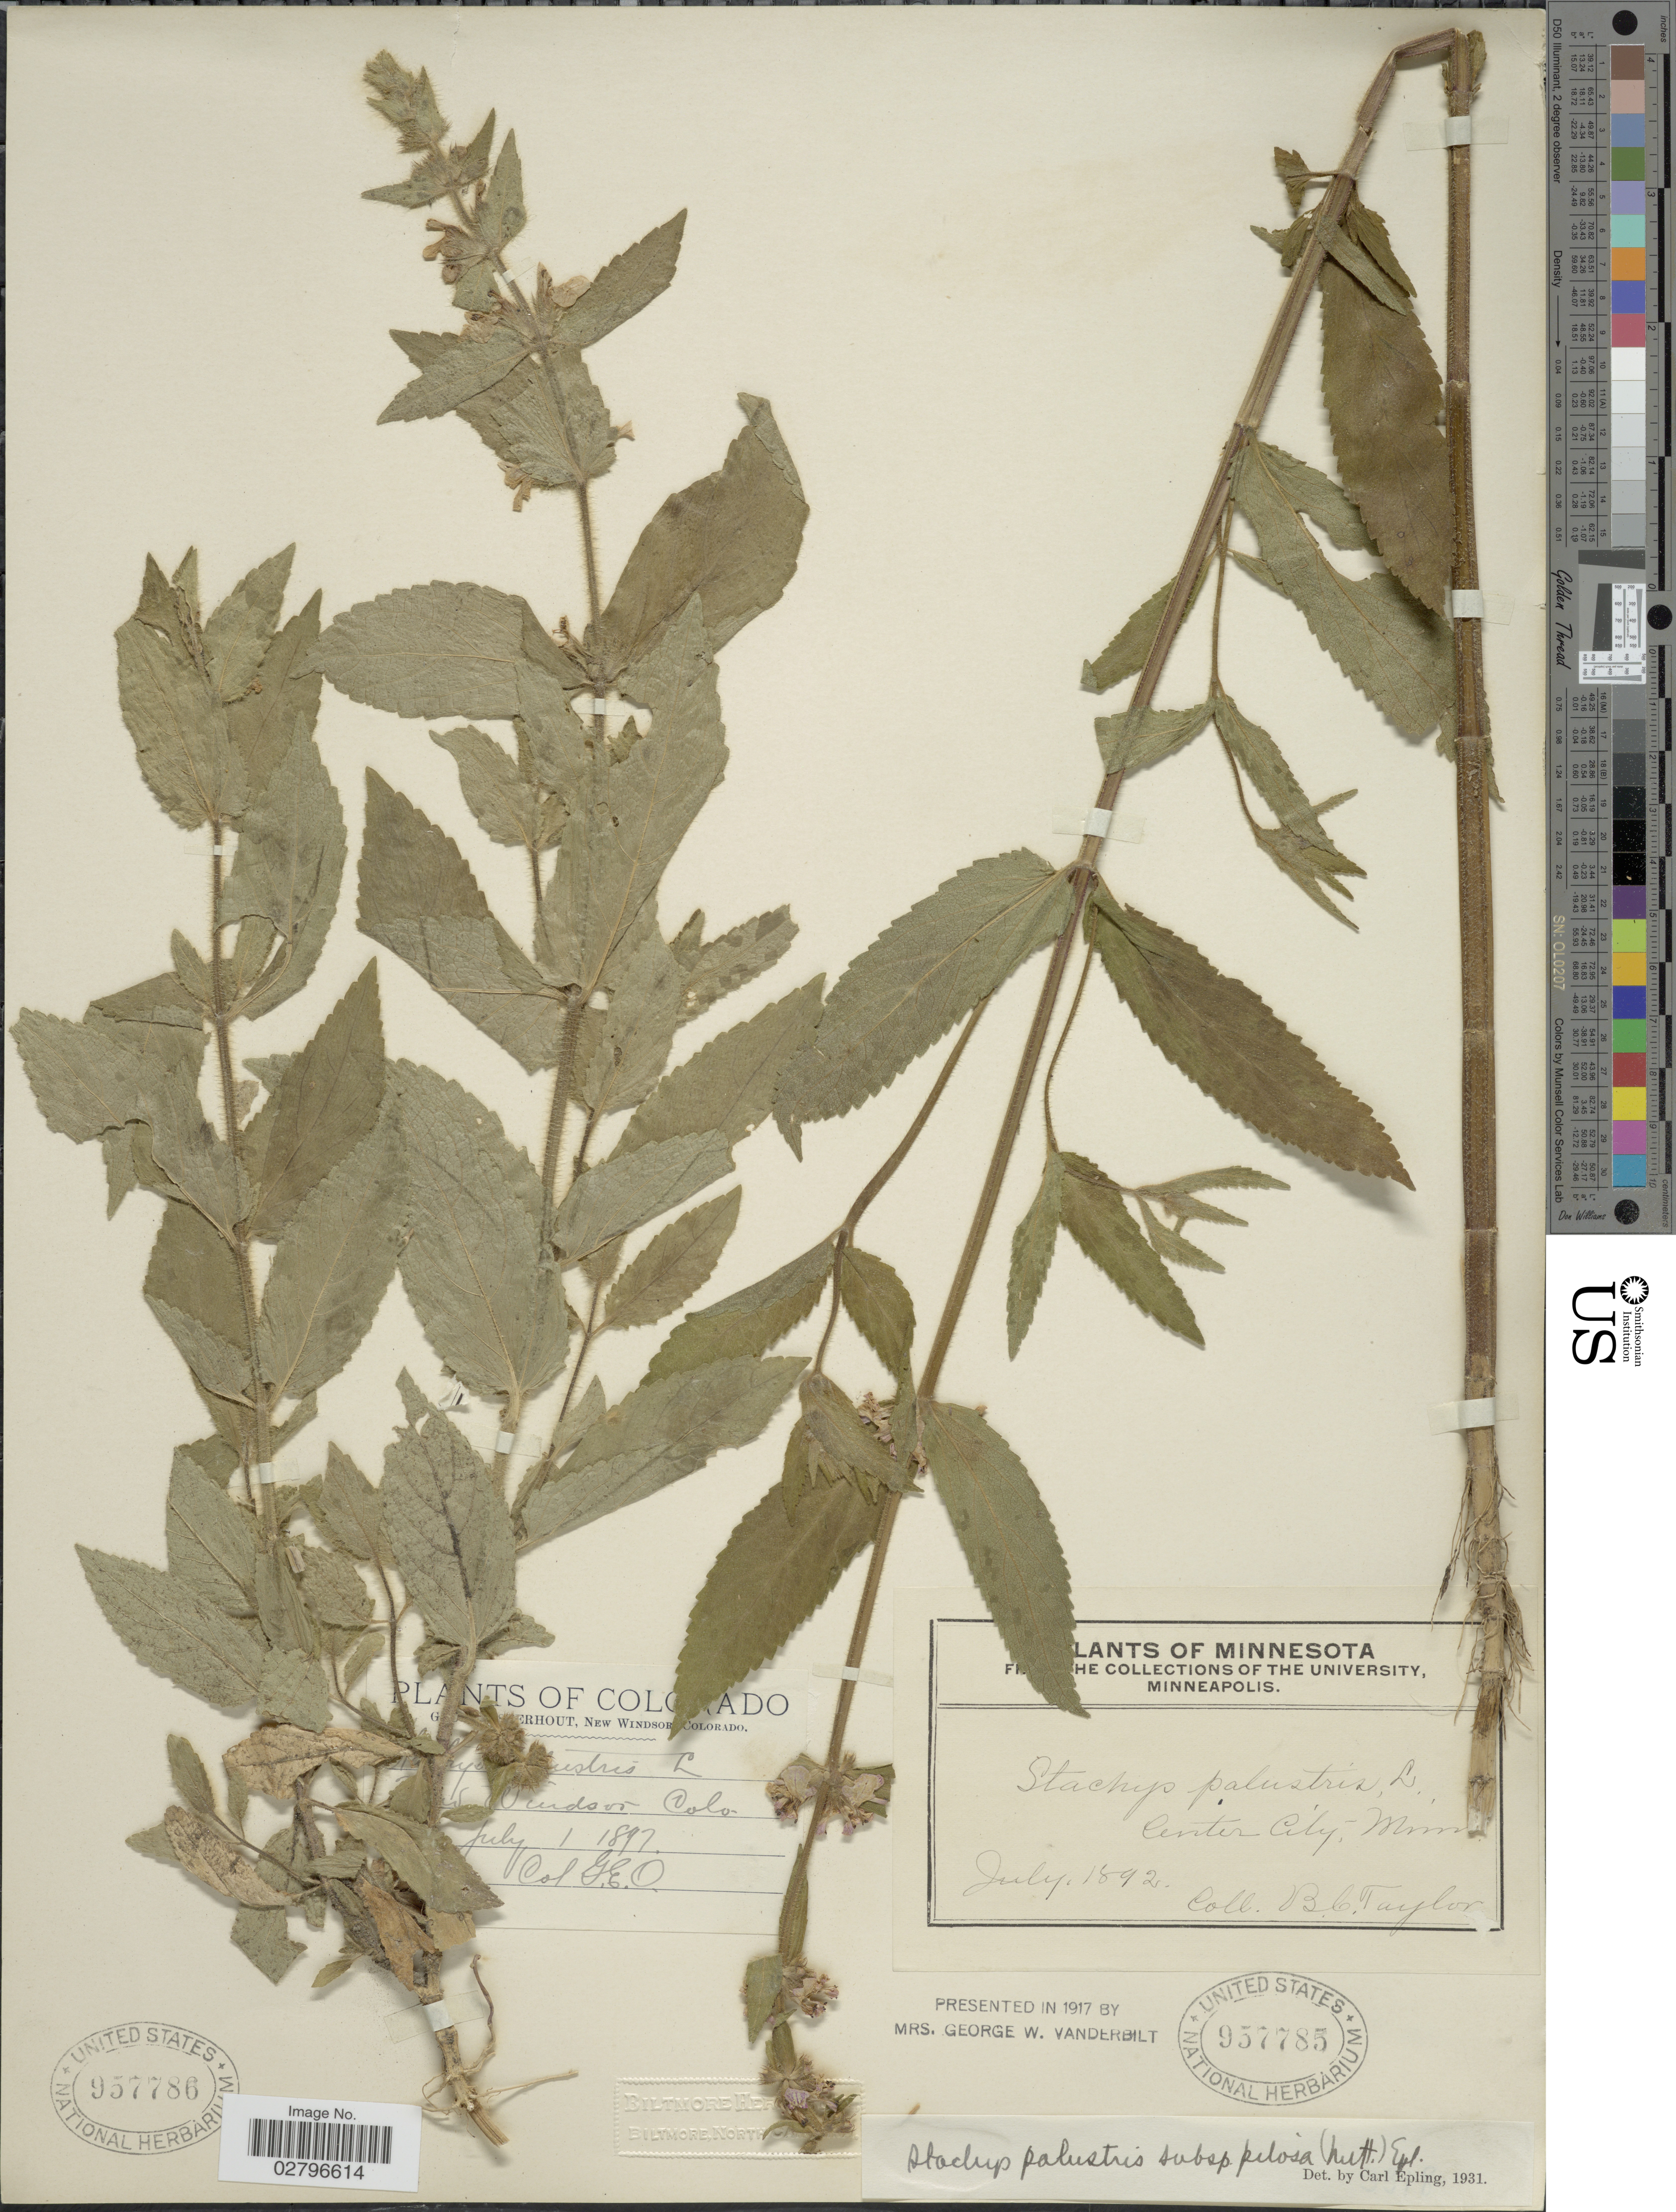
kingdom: Plantae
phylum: Tracheophyta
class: Magnoliopsida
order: Lamiales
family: Lamiaceae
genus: Stachys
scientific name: Stachys palustris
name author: L.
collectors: B. C. Taylor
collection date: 1892-07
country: United States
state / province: Minnesota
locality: Center City.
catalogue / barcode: US 957785-2